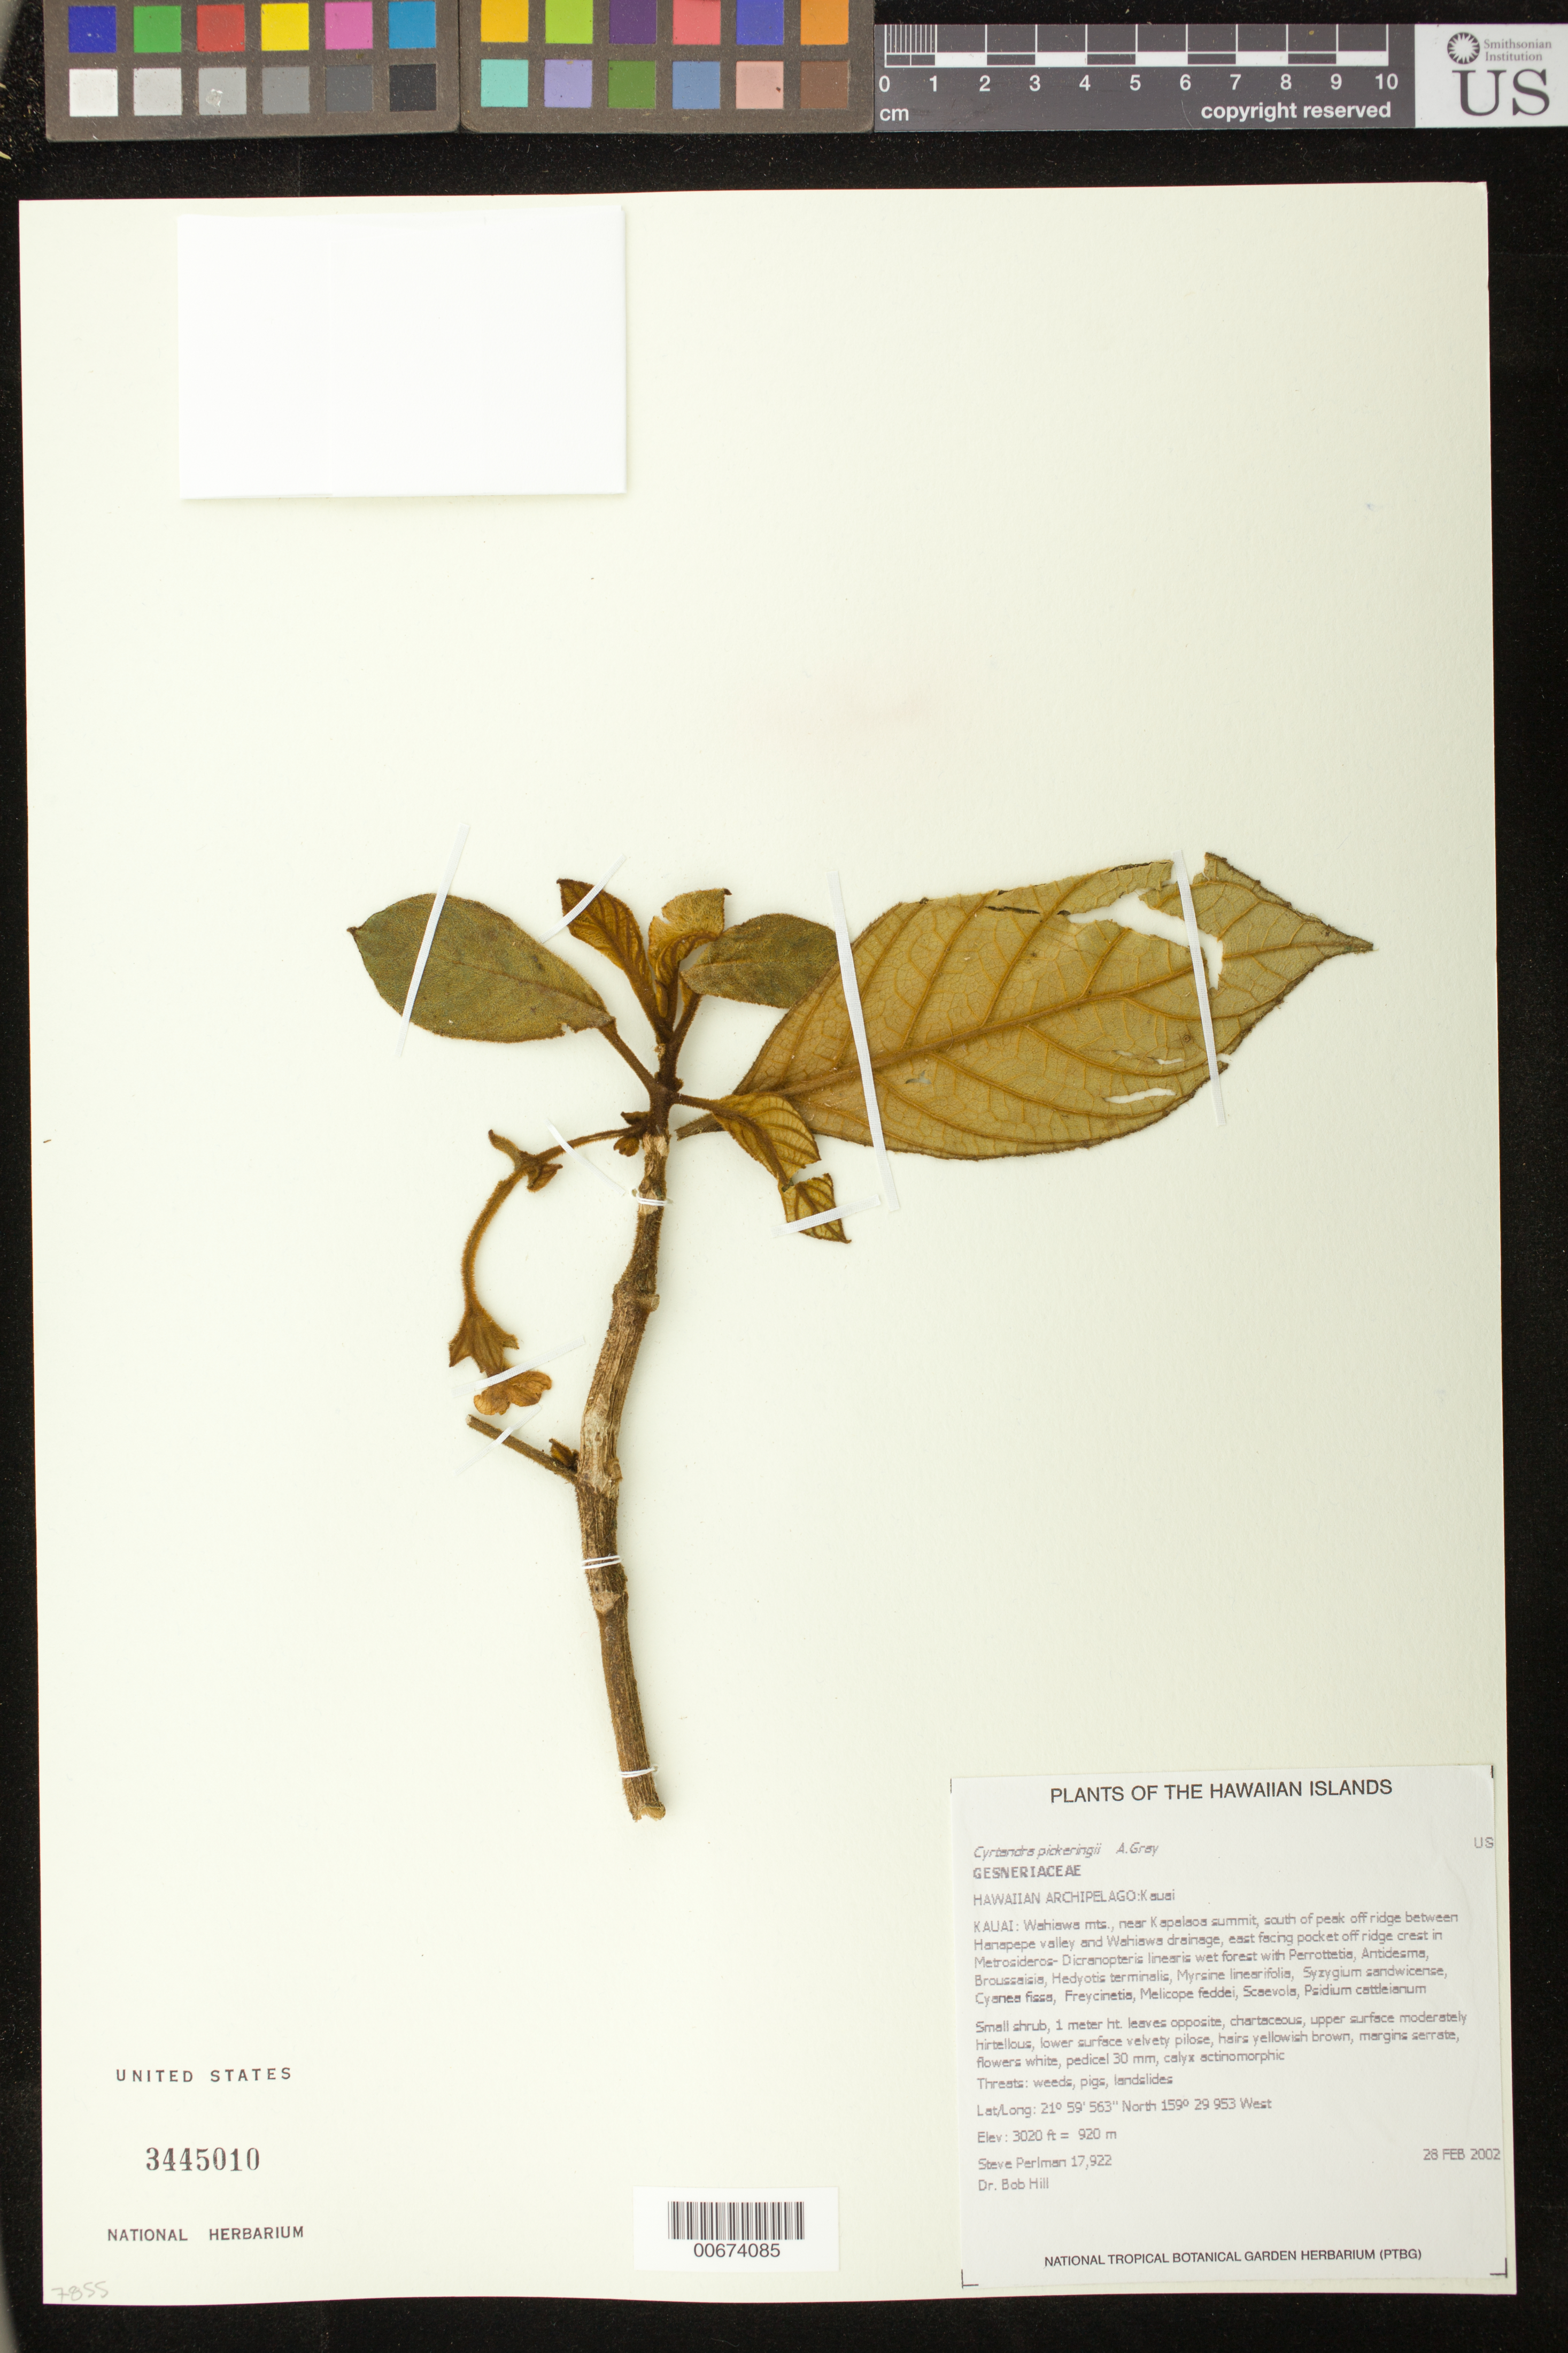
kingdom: Plantae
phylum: Tracheophyta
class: Magnoliopsida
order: Lamiales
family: Gesneriaceae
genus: Cyrtandra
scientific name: Cyrtandra pickeringii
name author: A. Gray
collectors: S. P. Perlman & B. Hill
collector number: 17922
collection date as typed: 28 Feb 2002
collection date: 2002-02-28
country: United States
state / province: Hawaii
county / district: Kauai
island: Kaua'i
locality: Wahiawa mts., near Kapalaoa summit, south of peak off ridge between Hanapepe valley and Wahiawa drainage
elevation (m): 920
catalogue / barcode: US 3445010